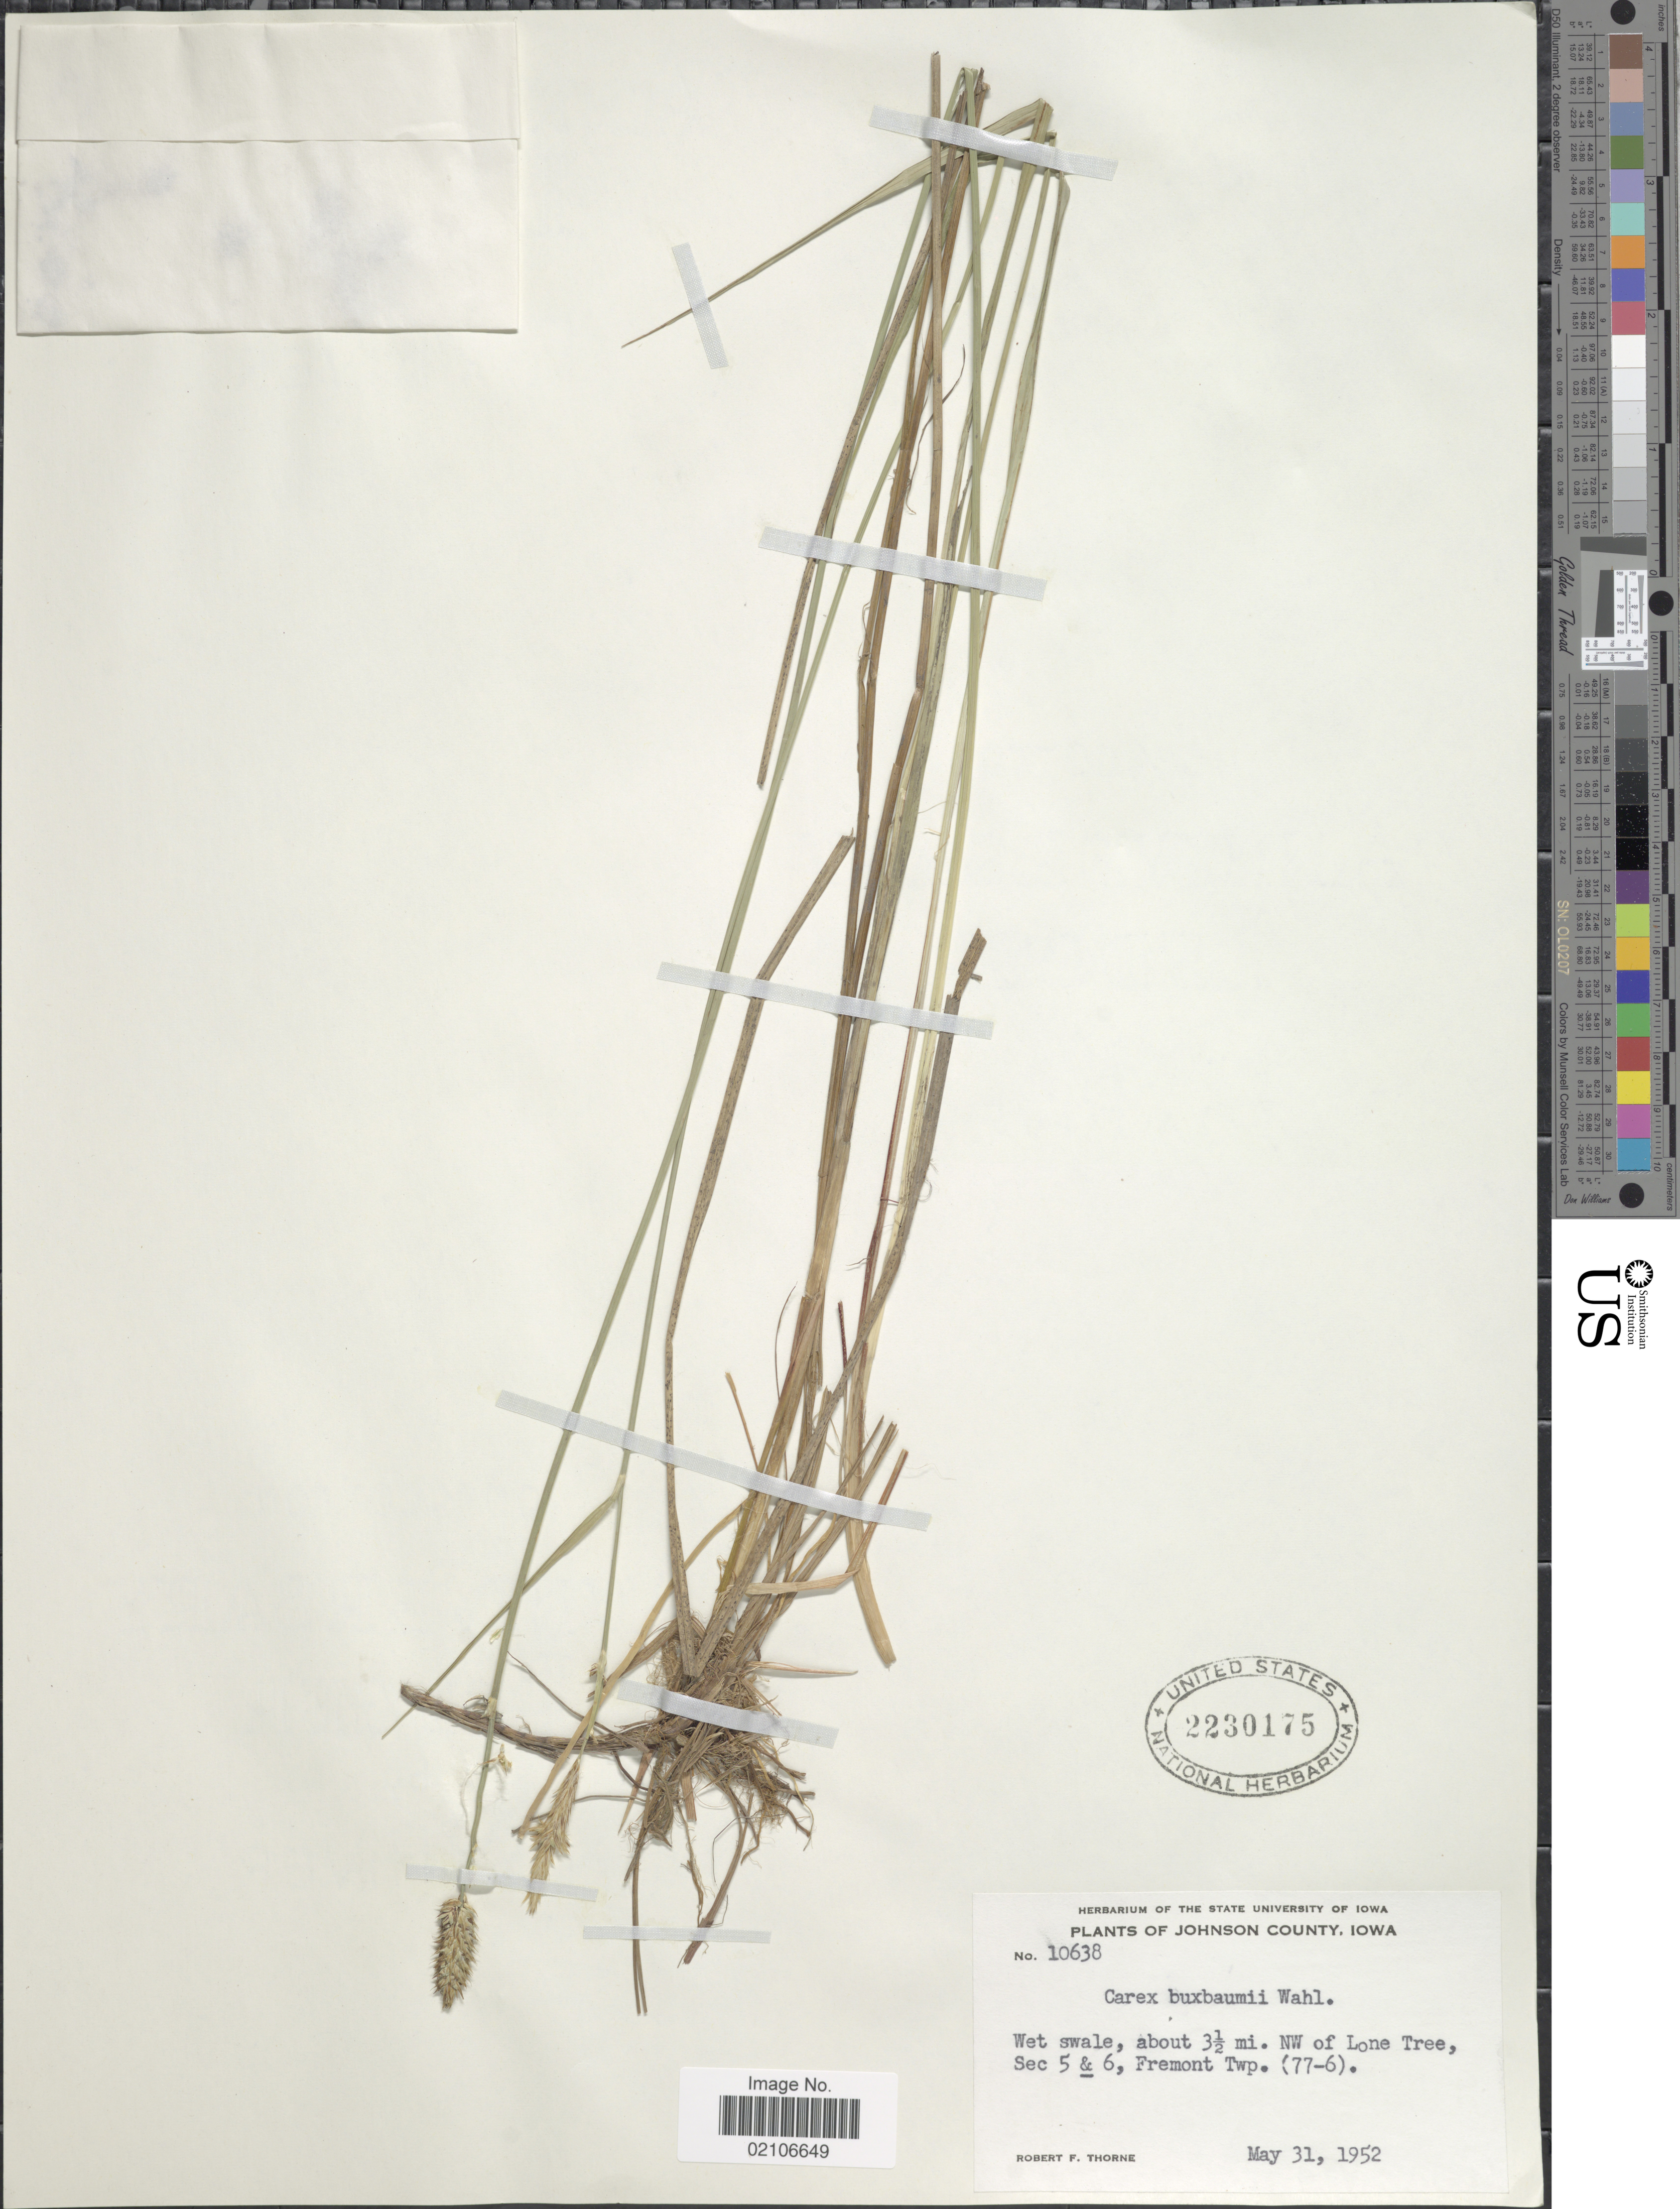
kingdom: Plantae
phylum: Tracheophyta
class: Liliopsida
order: Poales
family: Cyperaceae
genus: Carex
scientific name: Carex buxbaumii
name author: Wahlenb.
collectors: R. F. Thorne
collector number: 10638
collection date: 1952-05-31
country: United States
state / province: Iowa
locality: Johnson County, about 3½ mi NW of Lone Tree, Sec. 5 & 6, Fremont Twp. (77-6)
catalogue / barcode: US 2230175